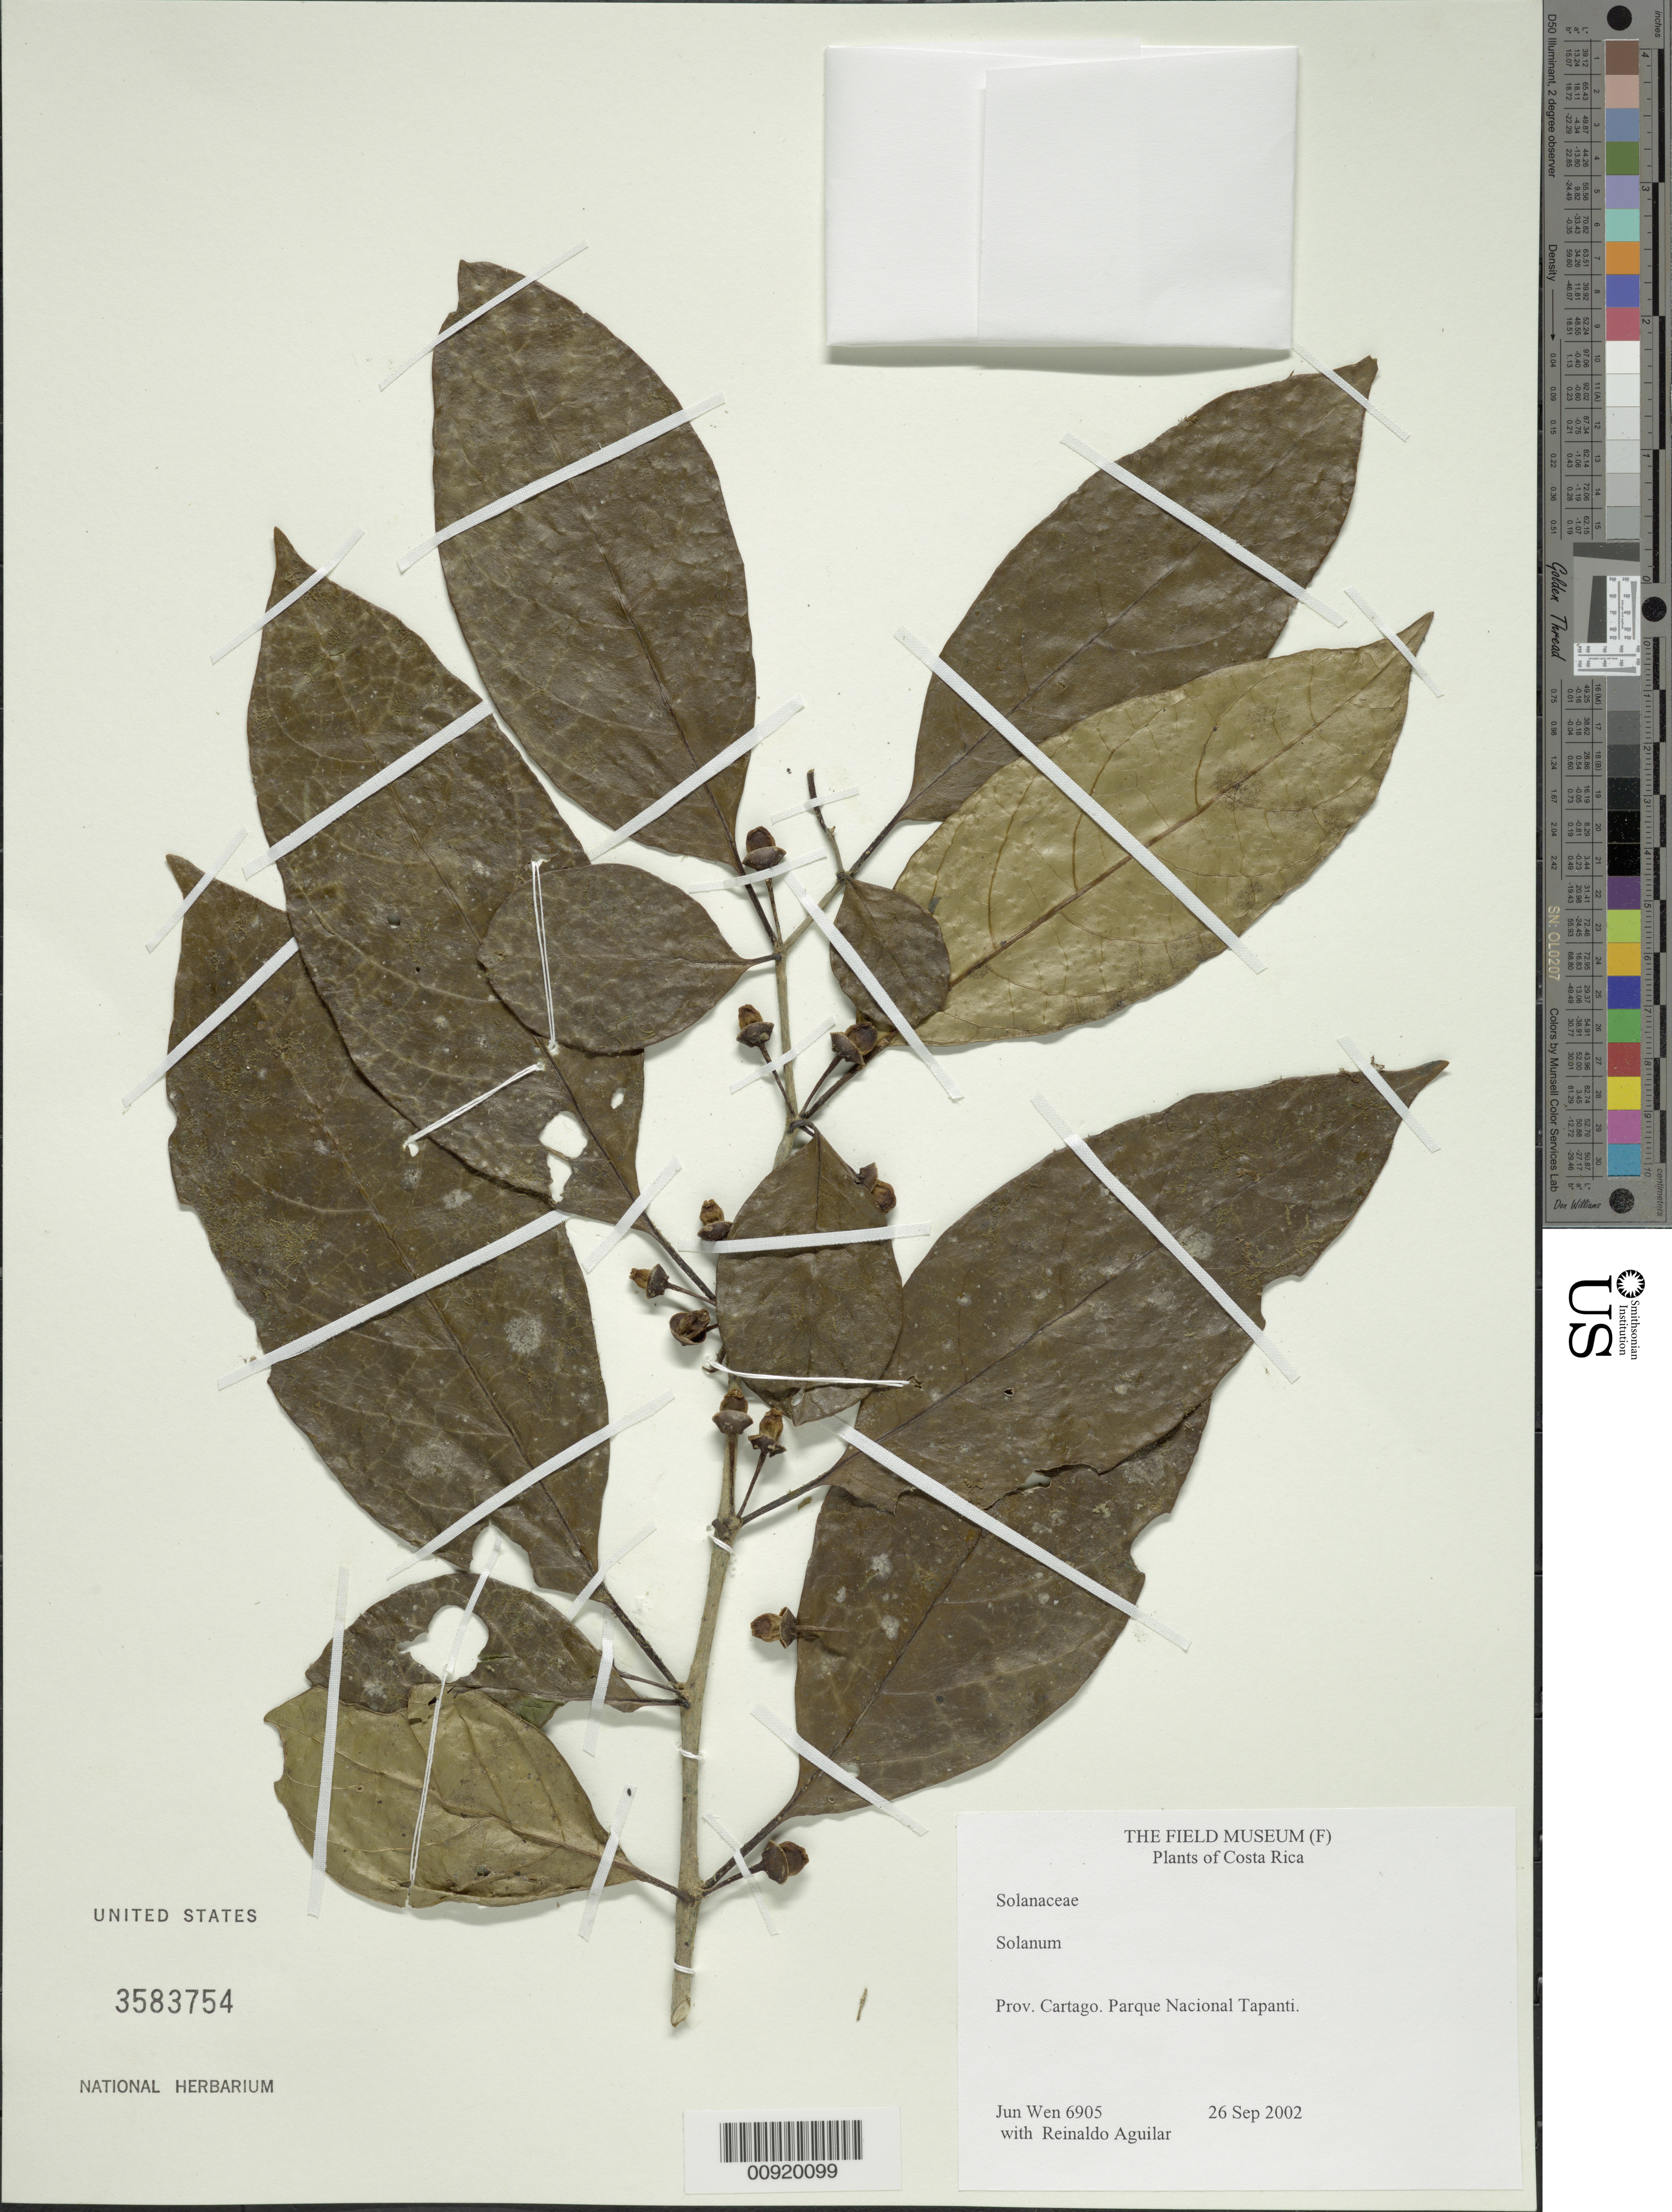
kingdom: Plantae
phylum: Tracheophyta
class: Magnoliopsida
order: Solanales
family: Solanaceae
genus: Solanum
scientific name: Solanum viarum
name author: Dunal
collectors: J. Wen & R. Aguilar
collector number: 6905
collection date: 2002-09-26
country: Costa Rica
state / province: Cartago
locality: Parque Nacional Tapanti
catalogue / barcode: US 3583754